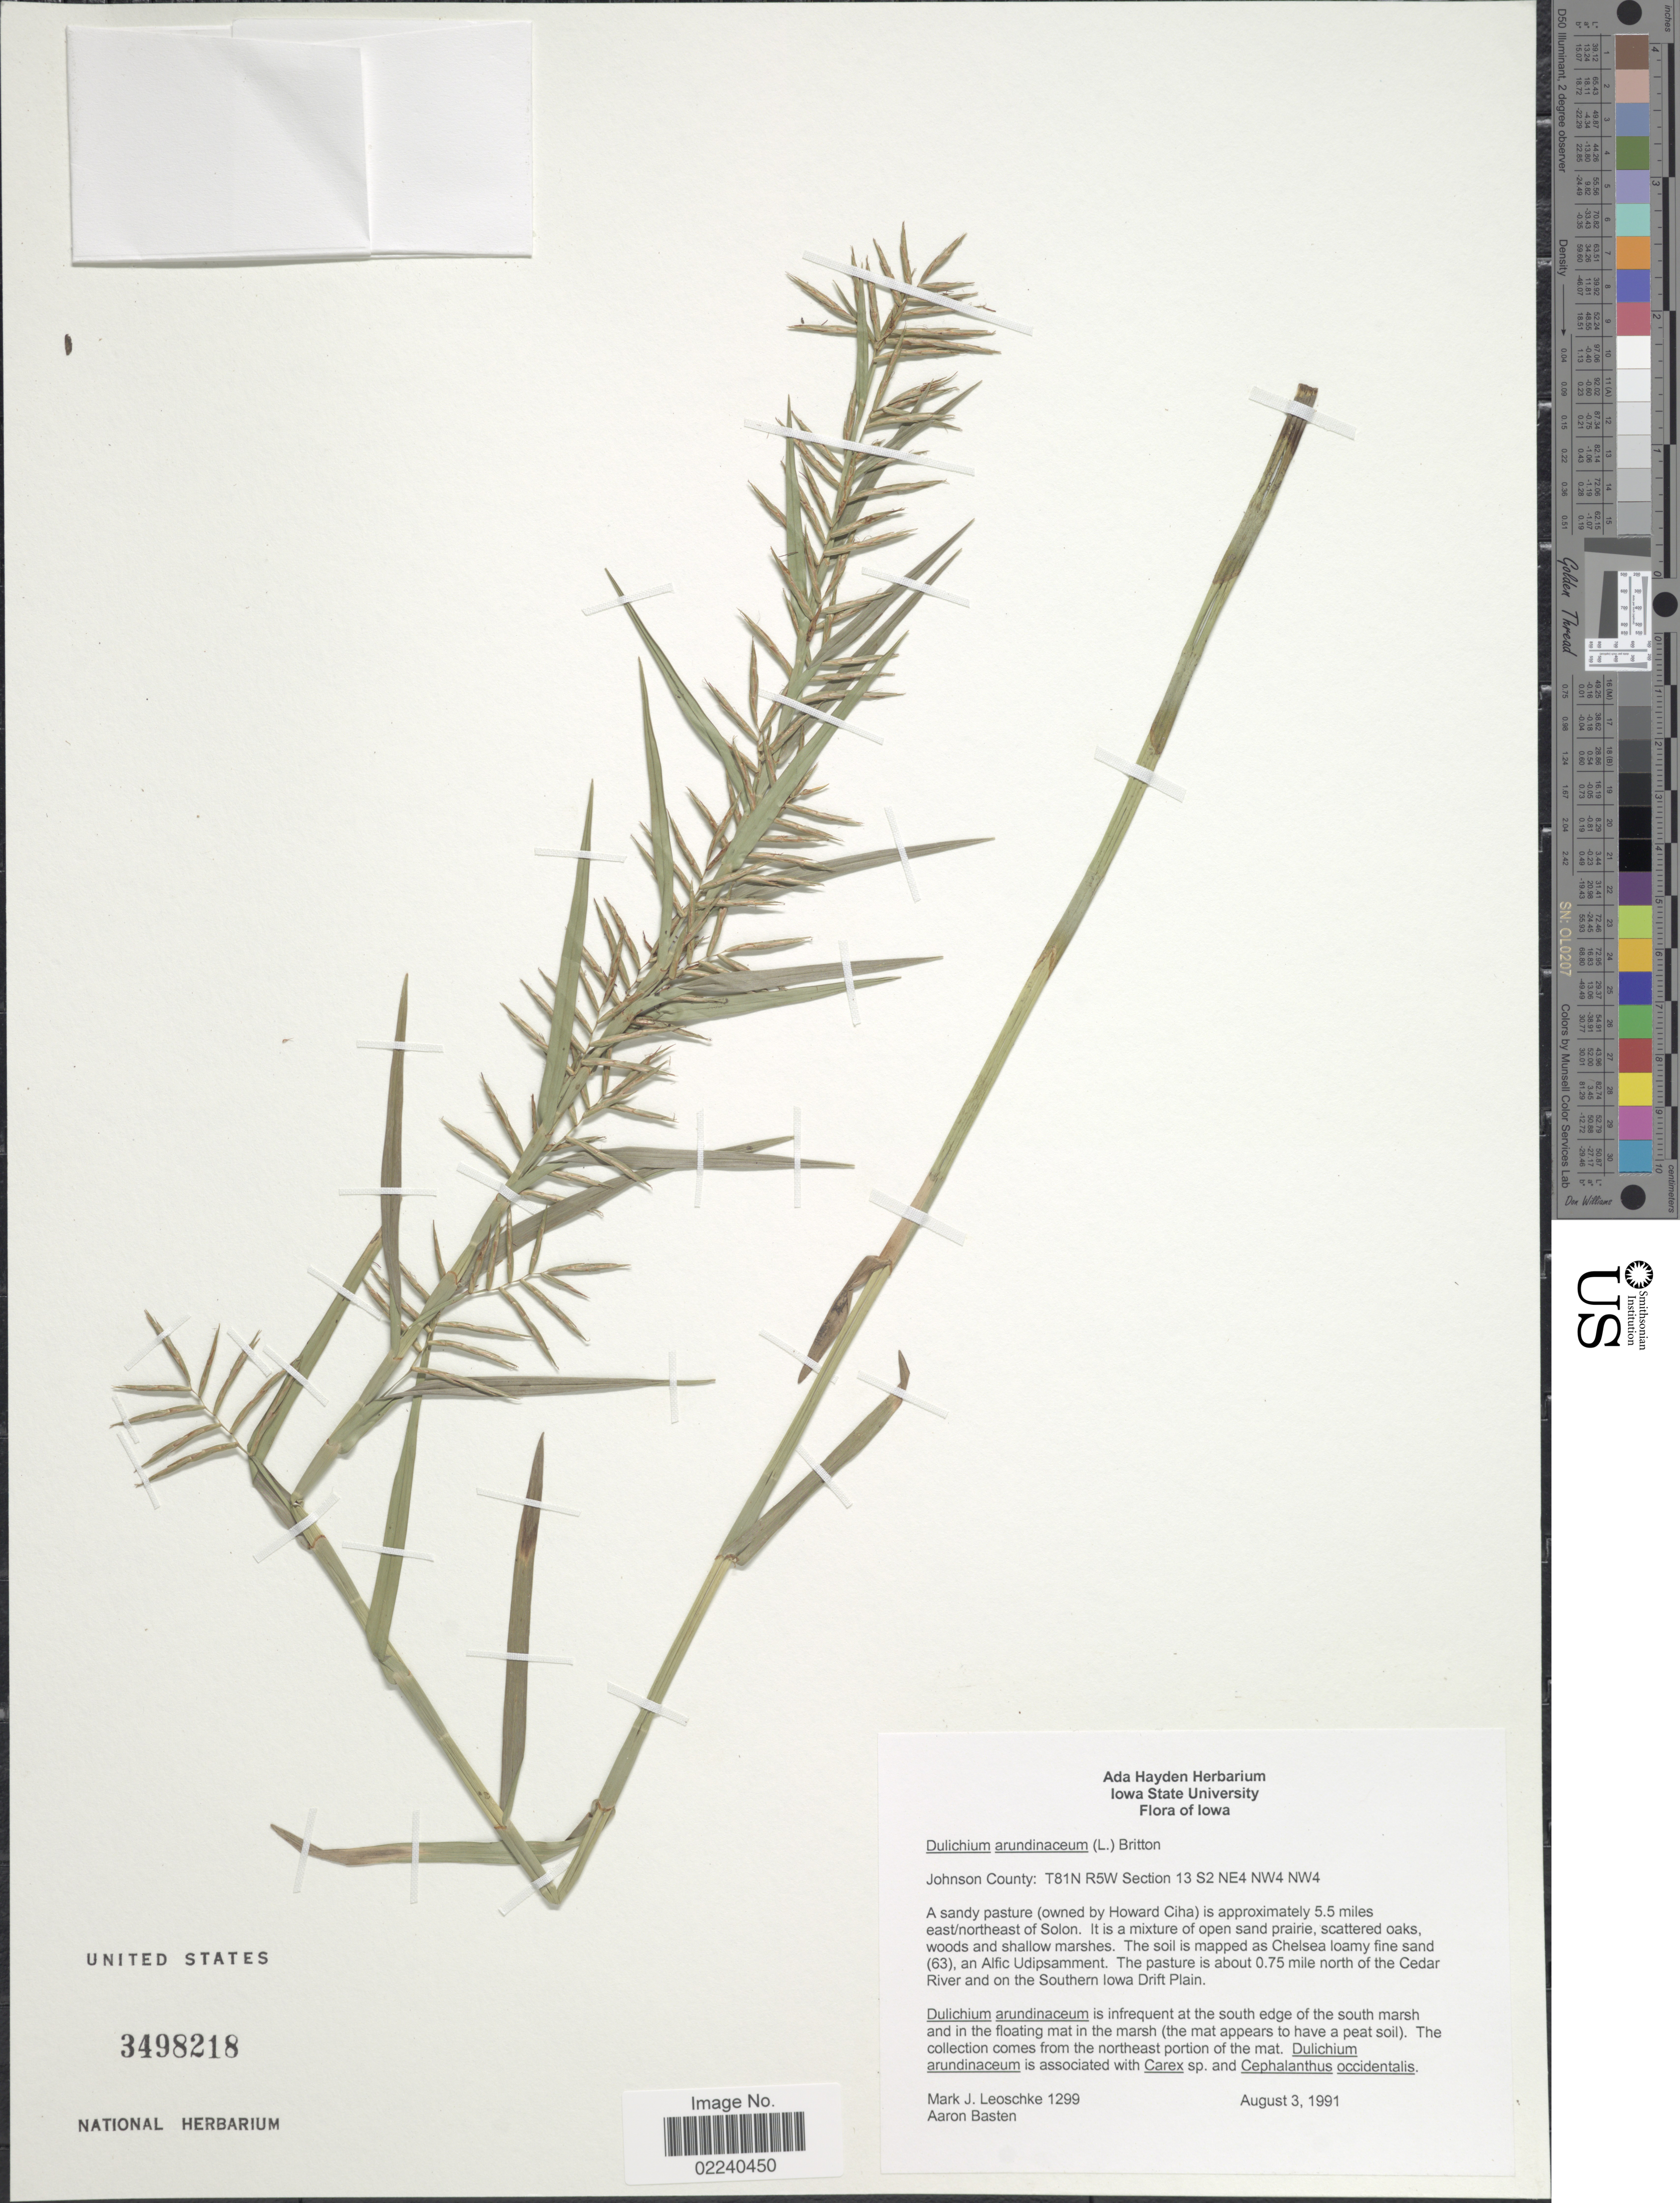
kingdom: Plantae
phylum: Tracheophyta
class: Liliopsida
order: Poales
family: Cyperaceae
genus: Dulichium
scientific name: Dulichium arundinaceum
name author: (L.) Britton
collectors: M. J. Leoschke & A. Basten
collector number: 1299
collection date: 1991-08-03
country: United States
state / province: Iowa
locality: Johnson County: T81N R5W Section 13 S2 NE4 NW4 NW4, 5.5 miles east/northeast of Solon. The pasture is about 0.75 mile north of the Cedar River and on the Southern Iowa Drift Plain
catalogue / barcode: US 3498218